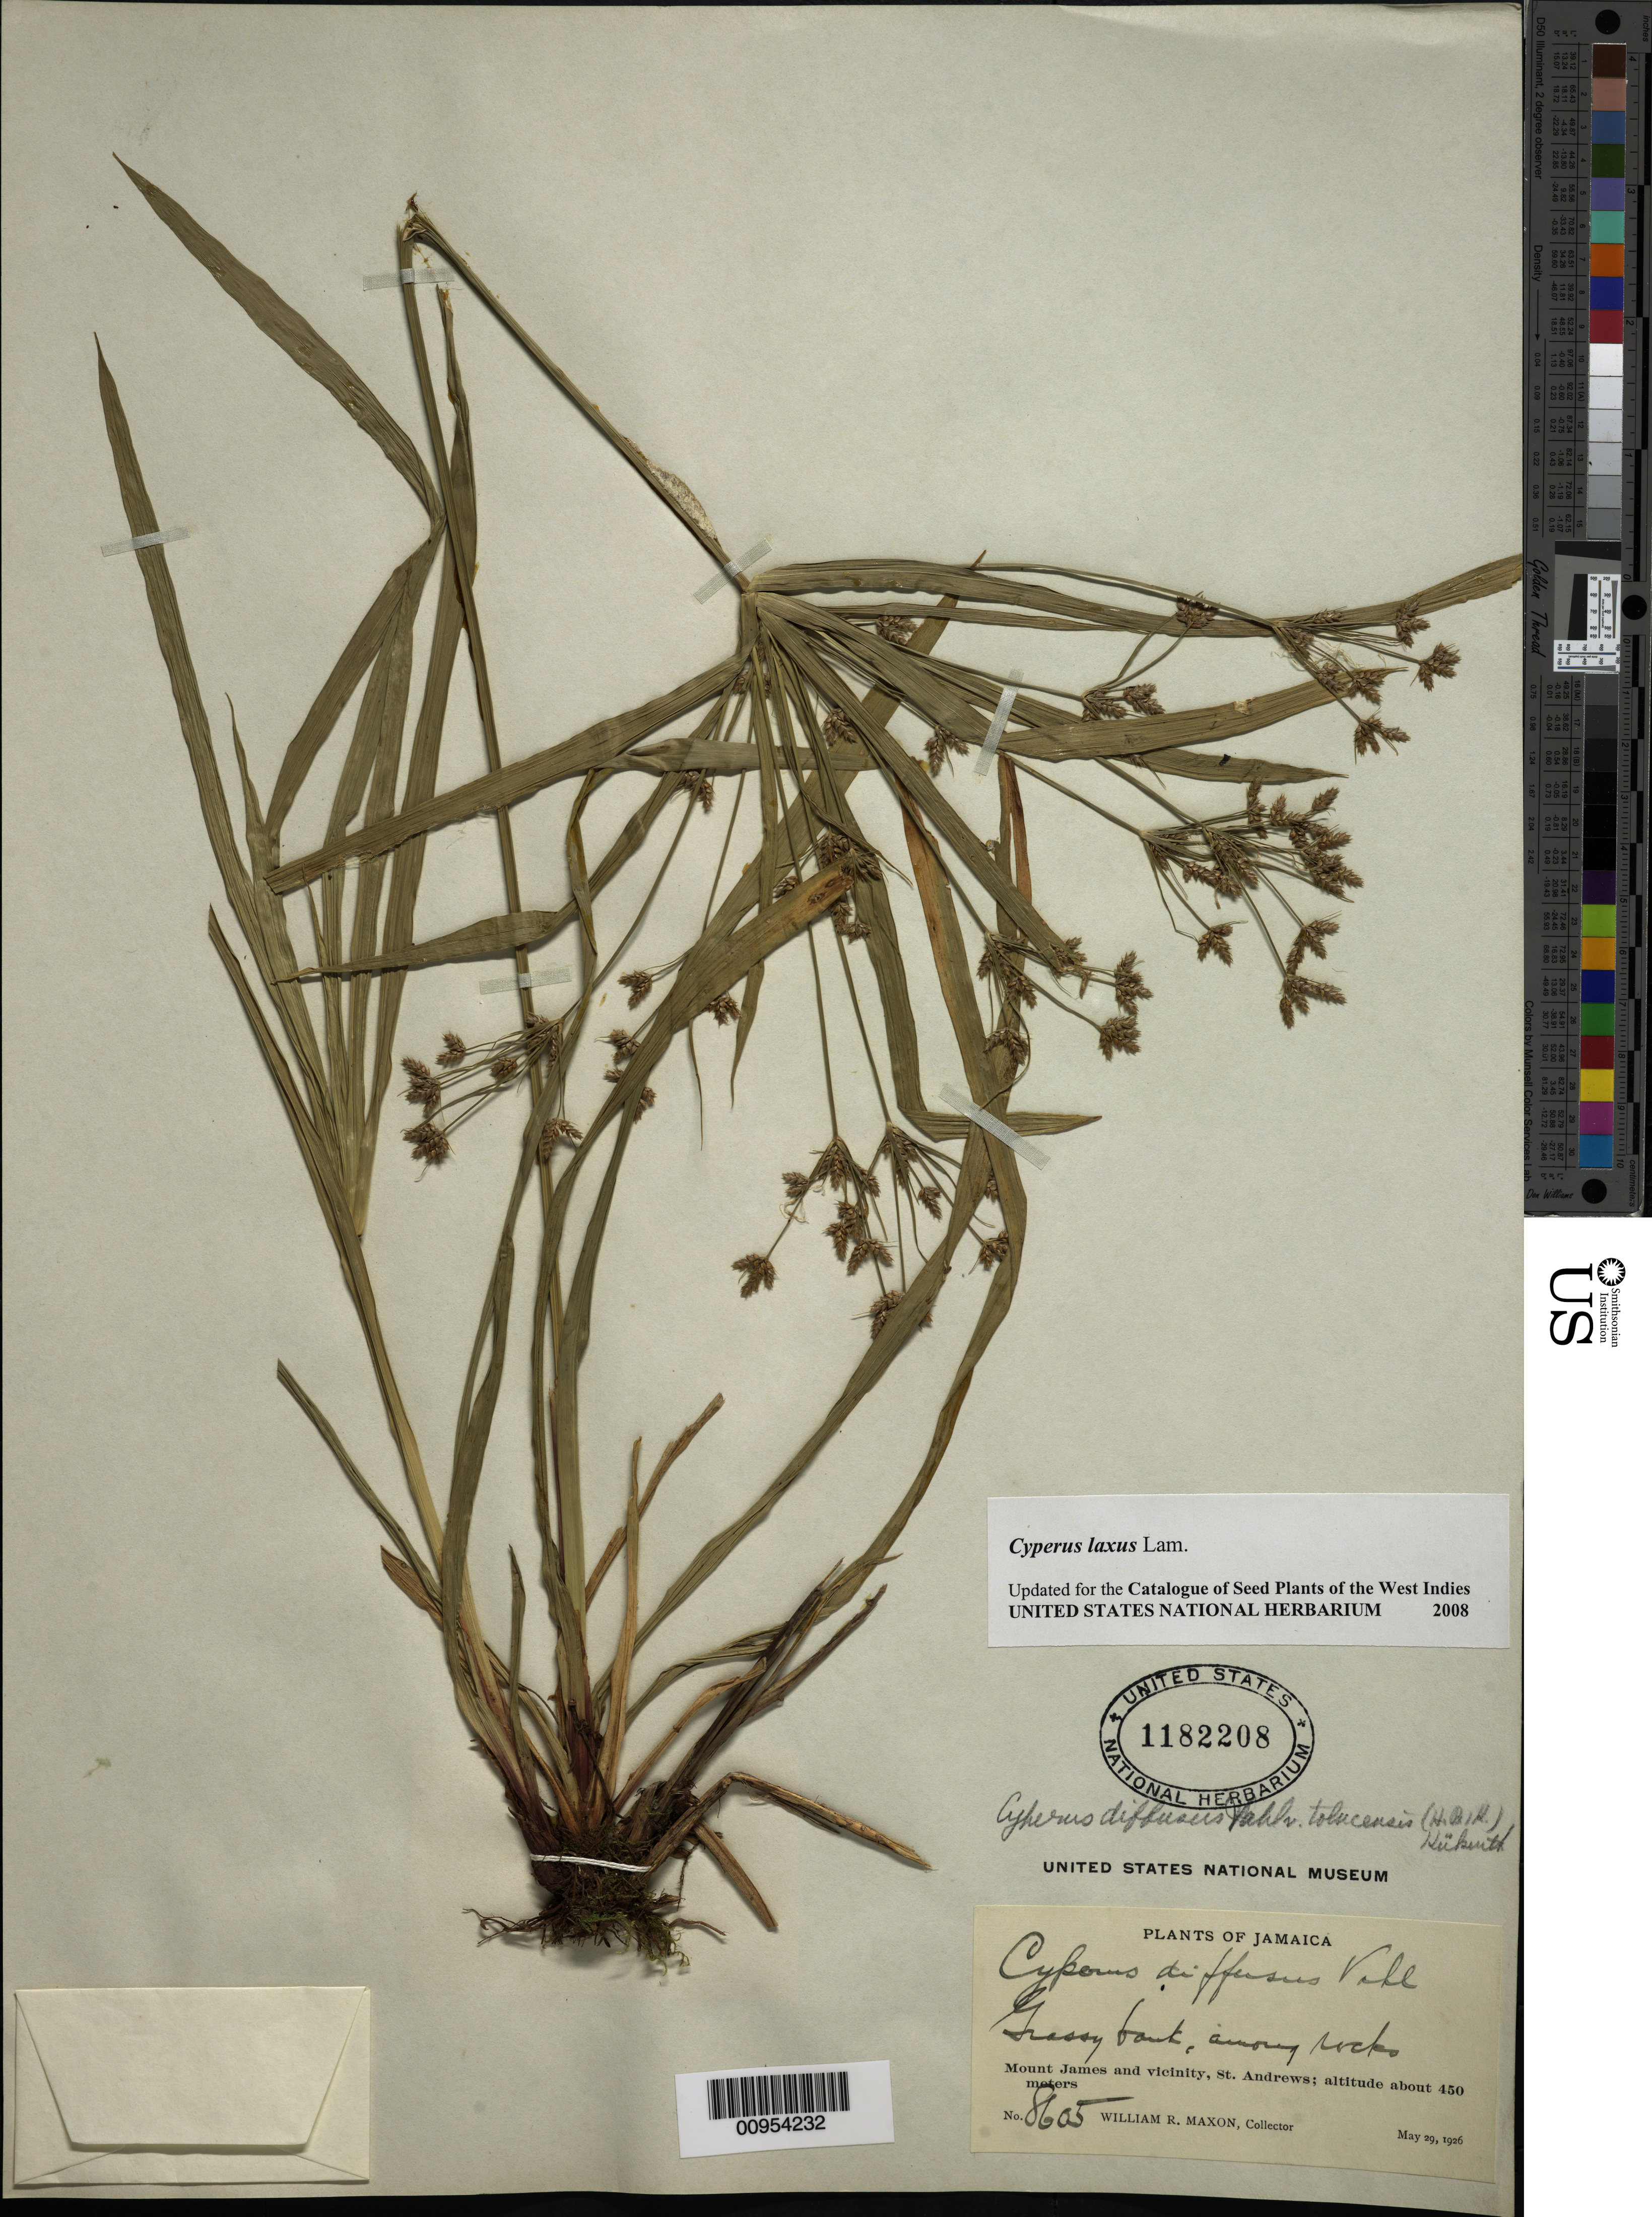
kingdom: Plantae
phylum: Tracheophyta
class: Liliopsida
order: Poales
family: Cyperaceae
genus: Cyperus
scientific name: Cyperus laxus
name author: Lam.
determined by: Strong, M. T., (US), Smithsonian Institution - National Museum of Natural History (UNITED STATES)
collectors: W. R. Maxon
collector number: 8605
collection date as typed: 29 May 1926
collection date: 1926-05-29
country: Jamaica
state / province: Saint Andrew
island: Jamaica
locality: Mount James and vicinity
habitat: Grassy bank, among rocks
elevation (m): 450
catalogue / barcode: US 1182208